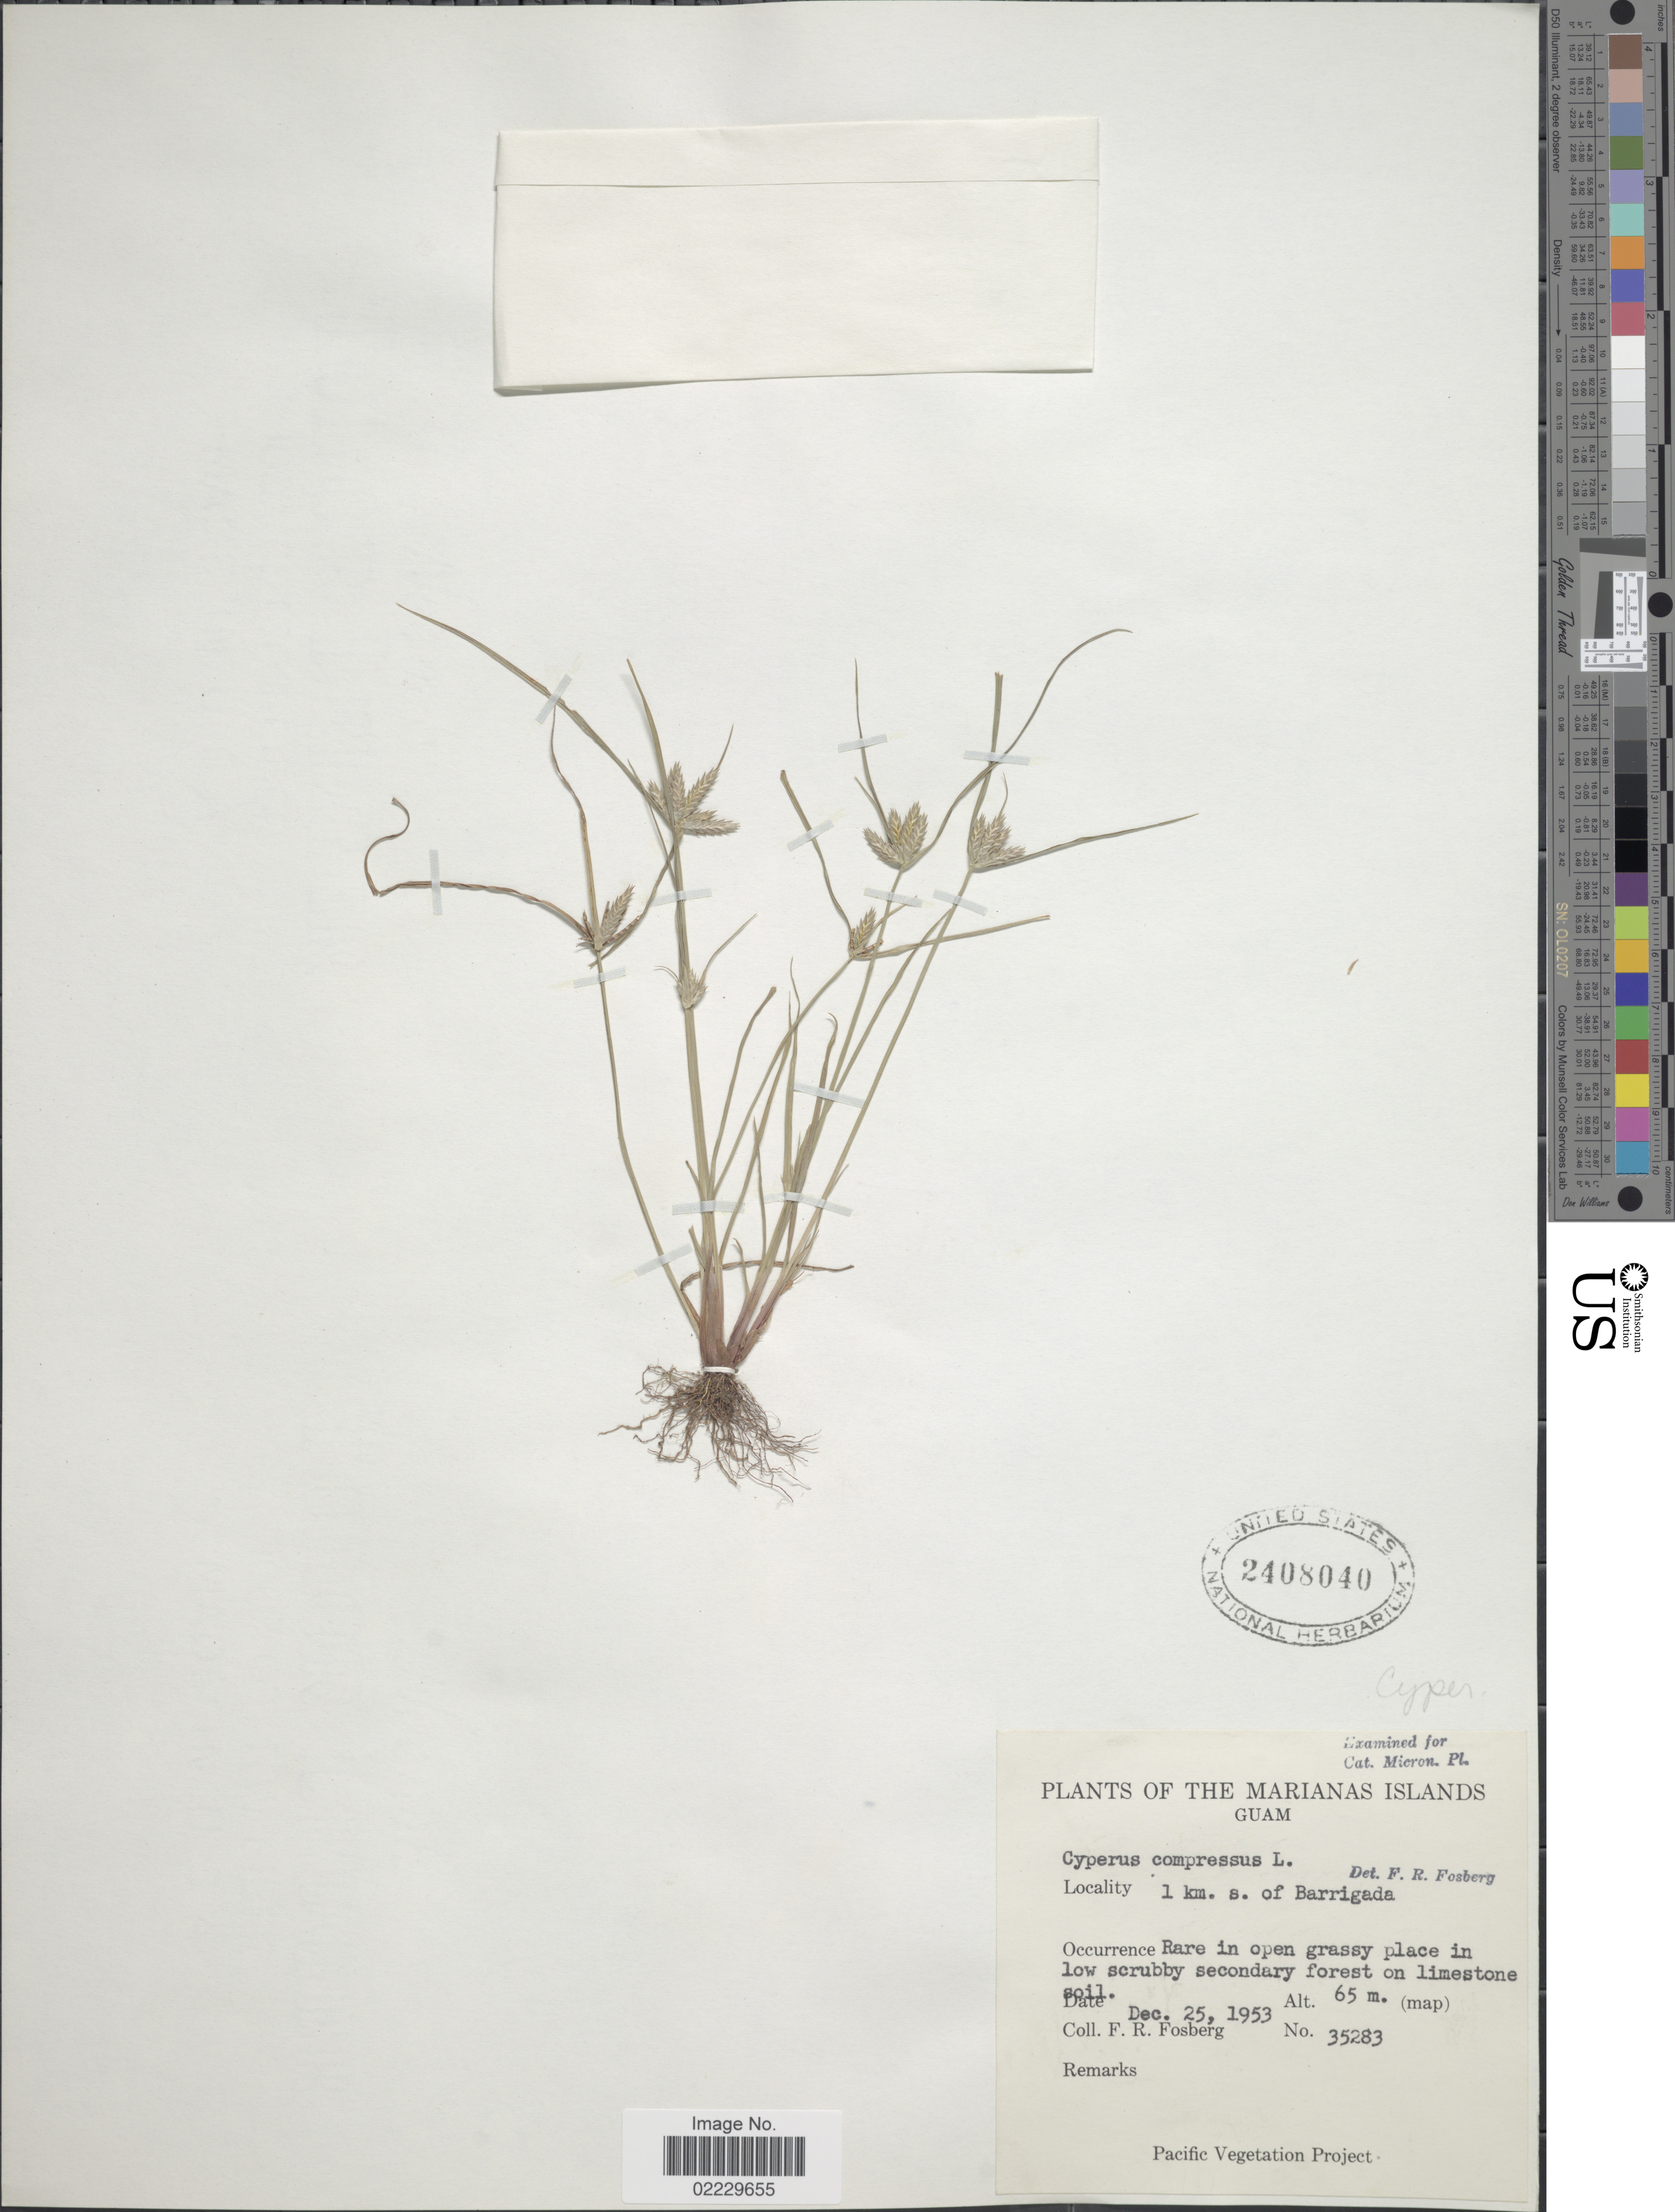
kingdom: Plantae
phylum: Tracheophyta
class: Liliopsida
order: Poales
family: Cyperaceae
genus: Cyperus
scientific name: Cyperus compressus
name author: L.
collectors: F. R. Fosberg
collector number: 35283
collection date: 1953-12-25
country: Guam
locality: Marianas Islands, 1 km. s. of Barrigada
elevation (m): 65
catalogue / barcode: US 2408040